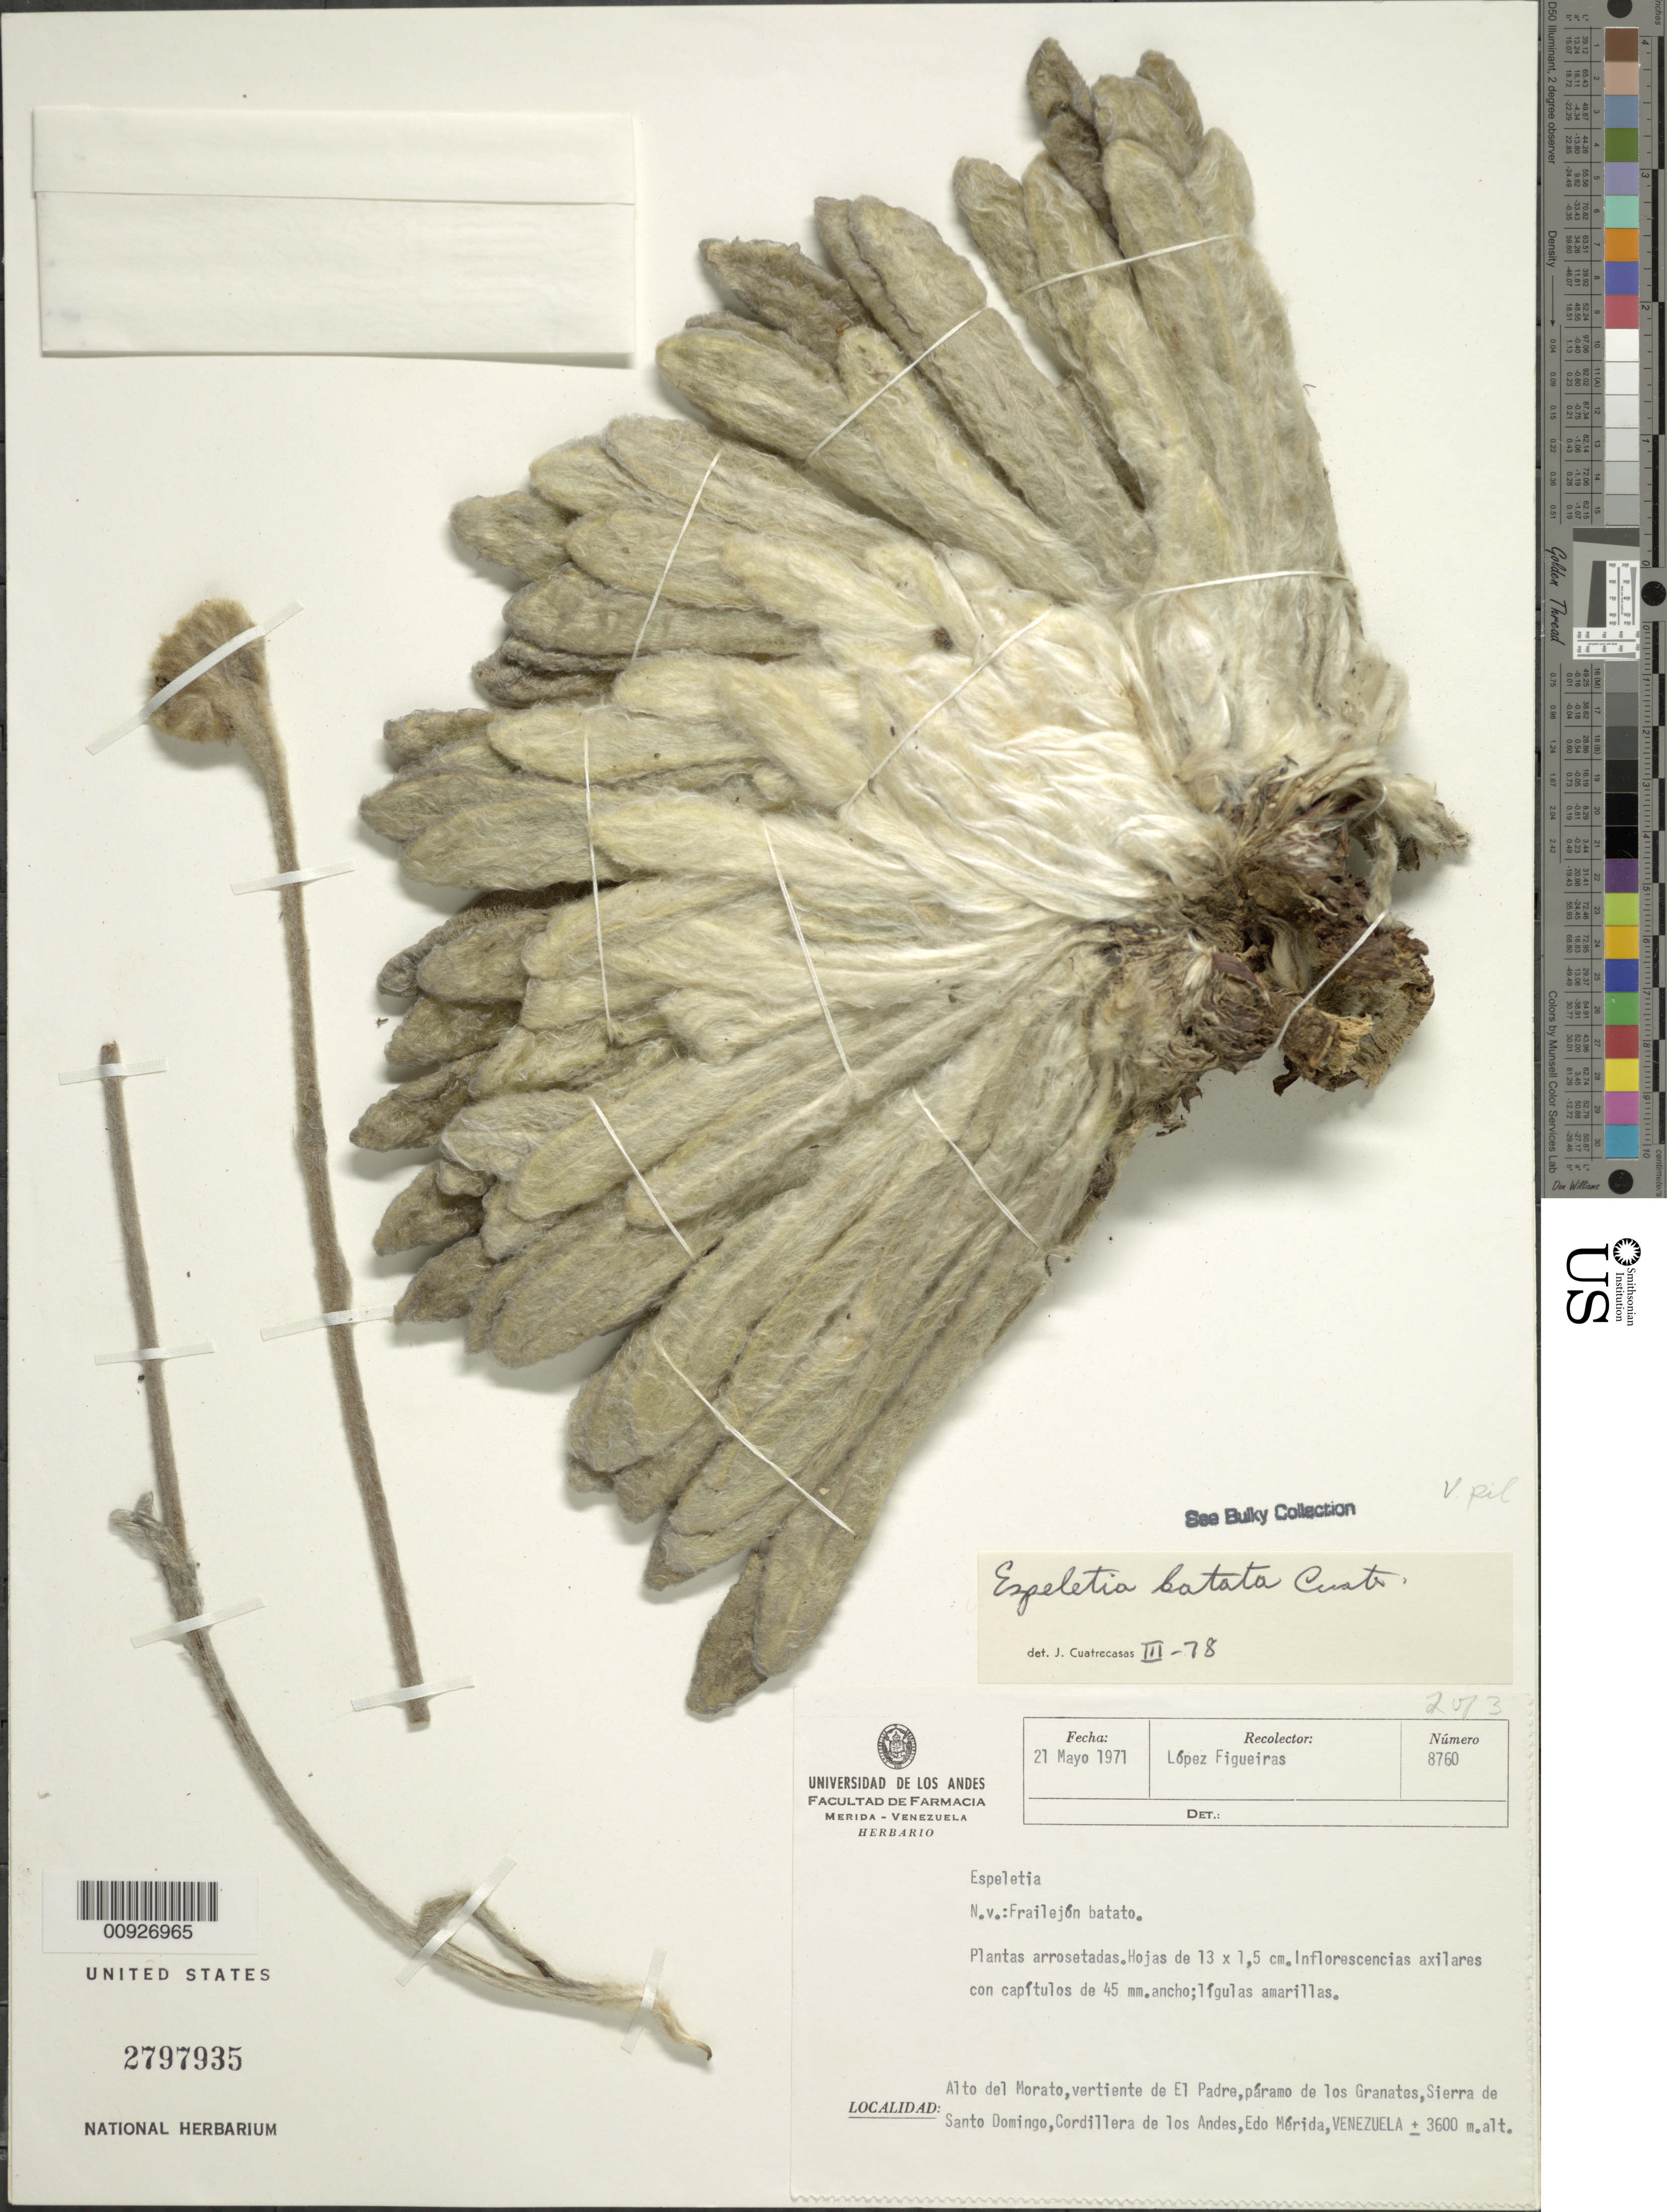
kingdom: Plantae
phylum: Tracheophyta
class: Magnoliopsida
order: Asterales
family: Asteraceae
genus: Espeletia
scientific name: Espeletia batata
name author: Cuatrec.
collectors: M. López Figueiras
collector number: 8760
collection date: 1971-05-21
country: Venezuela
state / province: Mérida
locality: Páramo de Los Granates. Alto del Morato, vertiente de El Padre, páramo de los Granates, Sierra de Santo Domingo. Cordillera de los Andes.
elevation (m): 3600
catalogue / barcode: US 2797935